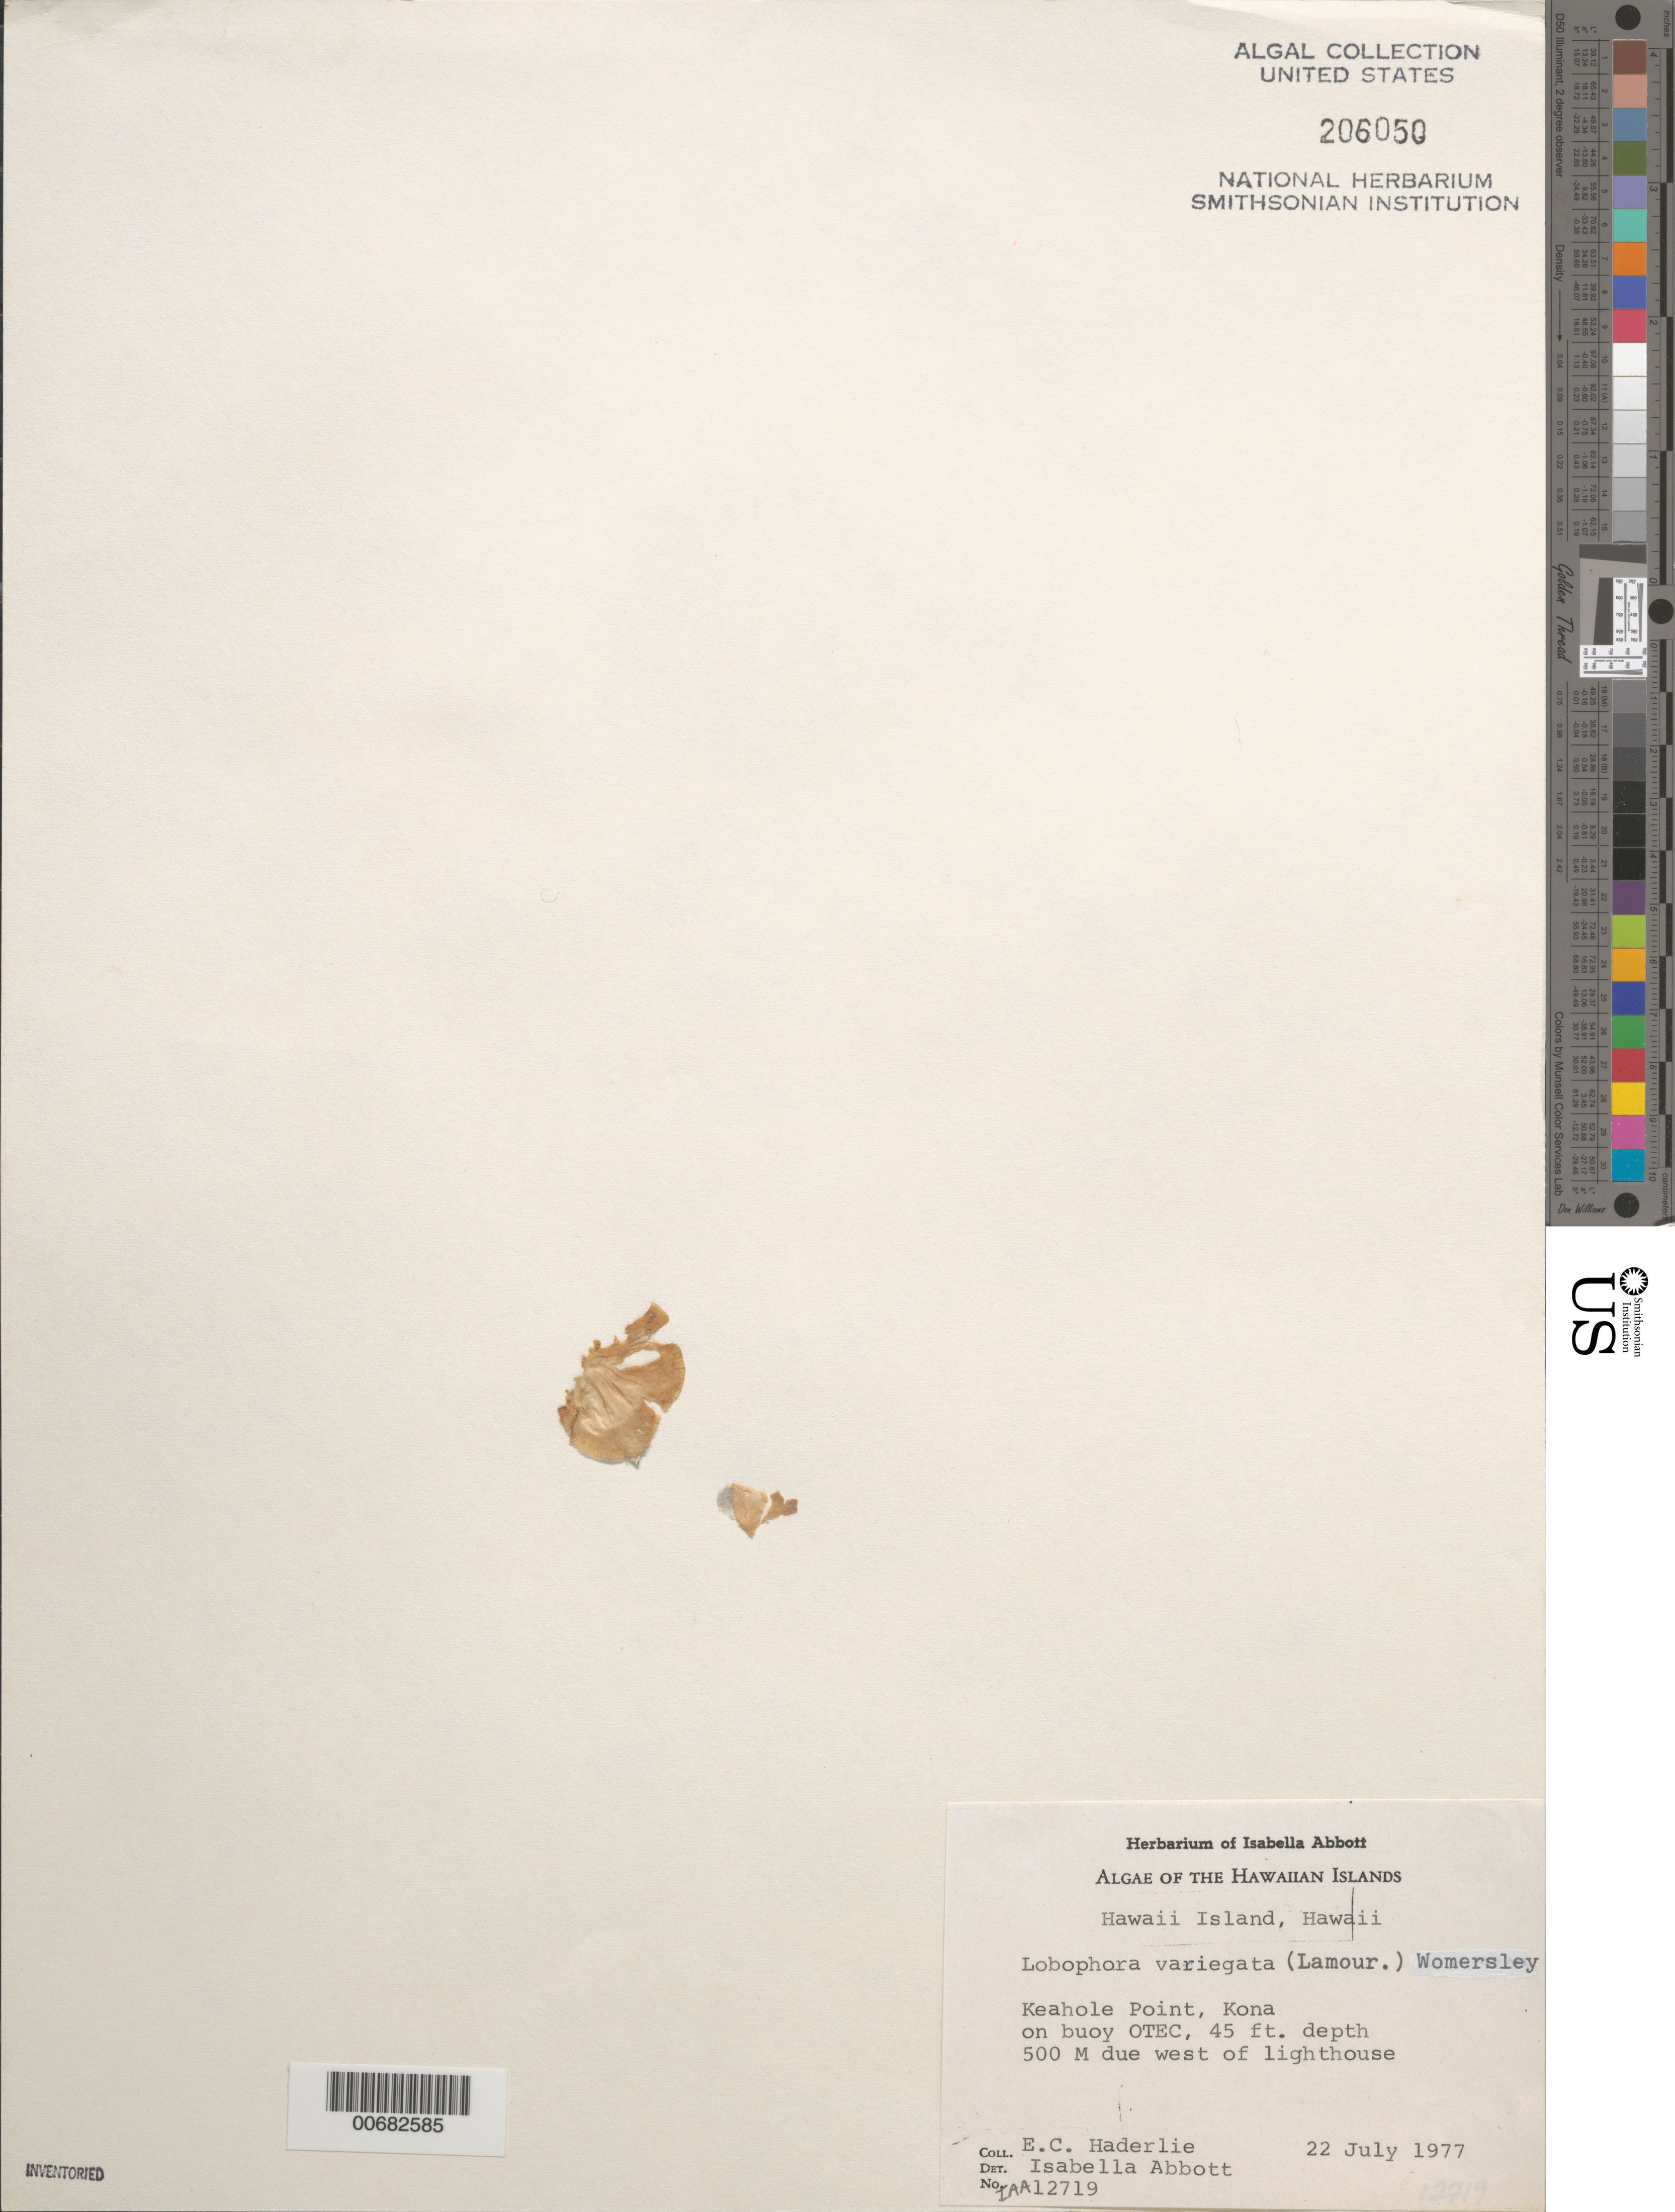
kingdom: Chromista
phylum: Ochrophyta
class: Phaeophyceae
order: Dictyotales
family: Dictyotaceae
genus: Lobophora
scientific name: Lobophora variegata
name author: (J.V.Lamouroux) Womersley & E.C. Oliveira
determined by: Abbott, Isabella A.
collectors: E. Haderlie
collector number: IAA 12719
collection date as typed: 22 Jul 1977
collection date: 1977-07-22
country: United States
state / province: Hawaii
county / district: Hawaii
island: Hawaii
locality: Keahole Point, Kona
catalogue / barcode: US 206050